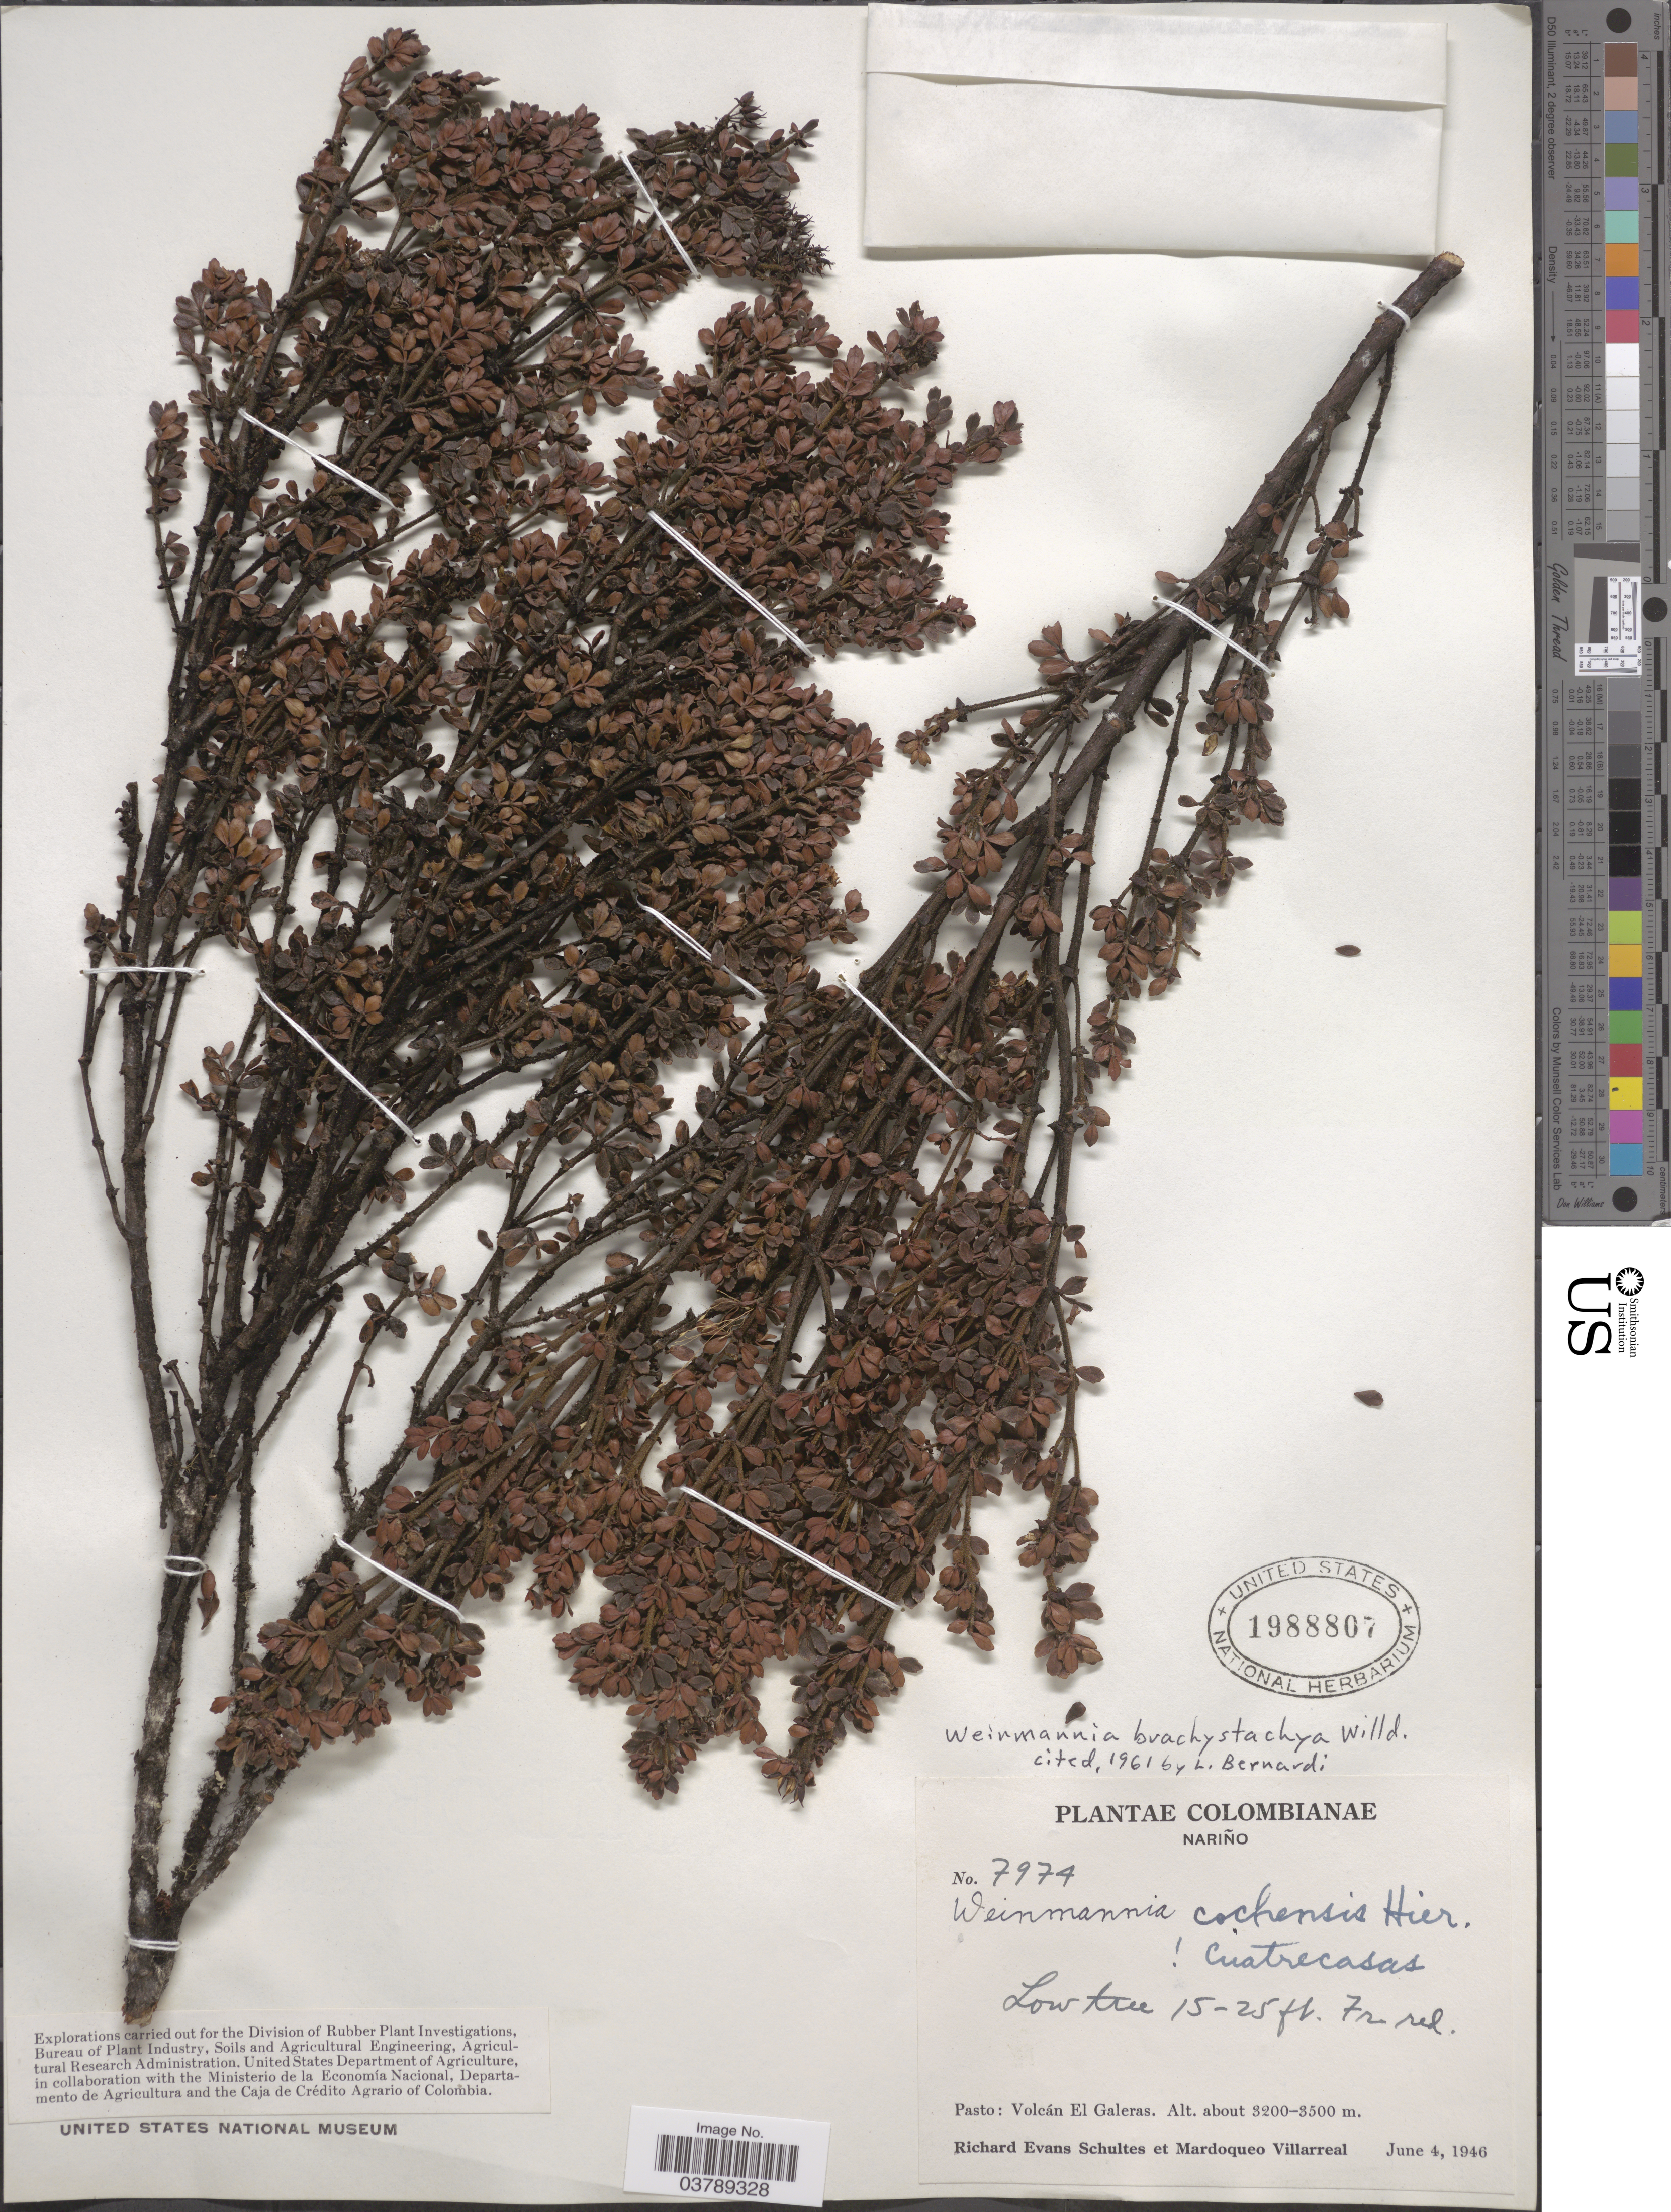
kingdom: Plantae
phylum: Tracheophyta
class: Magnoliopsida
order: Oxalidales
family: Cunoniaceae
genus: Weinmannia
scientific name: Weinmannia microphylla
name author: Kunth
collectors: R. E. Schultes & M. Villarreal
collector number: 7974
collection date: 1946-06-04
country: Colombia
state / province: Nariño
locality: Pasto: Volcán El Galeras.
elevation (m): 3200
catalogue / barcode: US 1988807